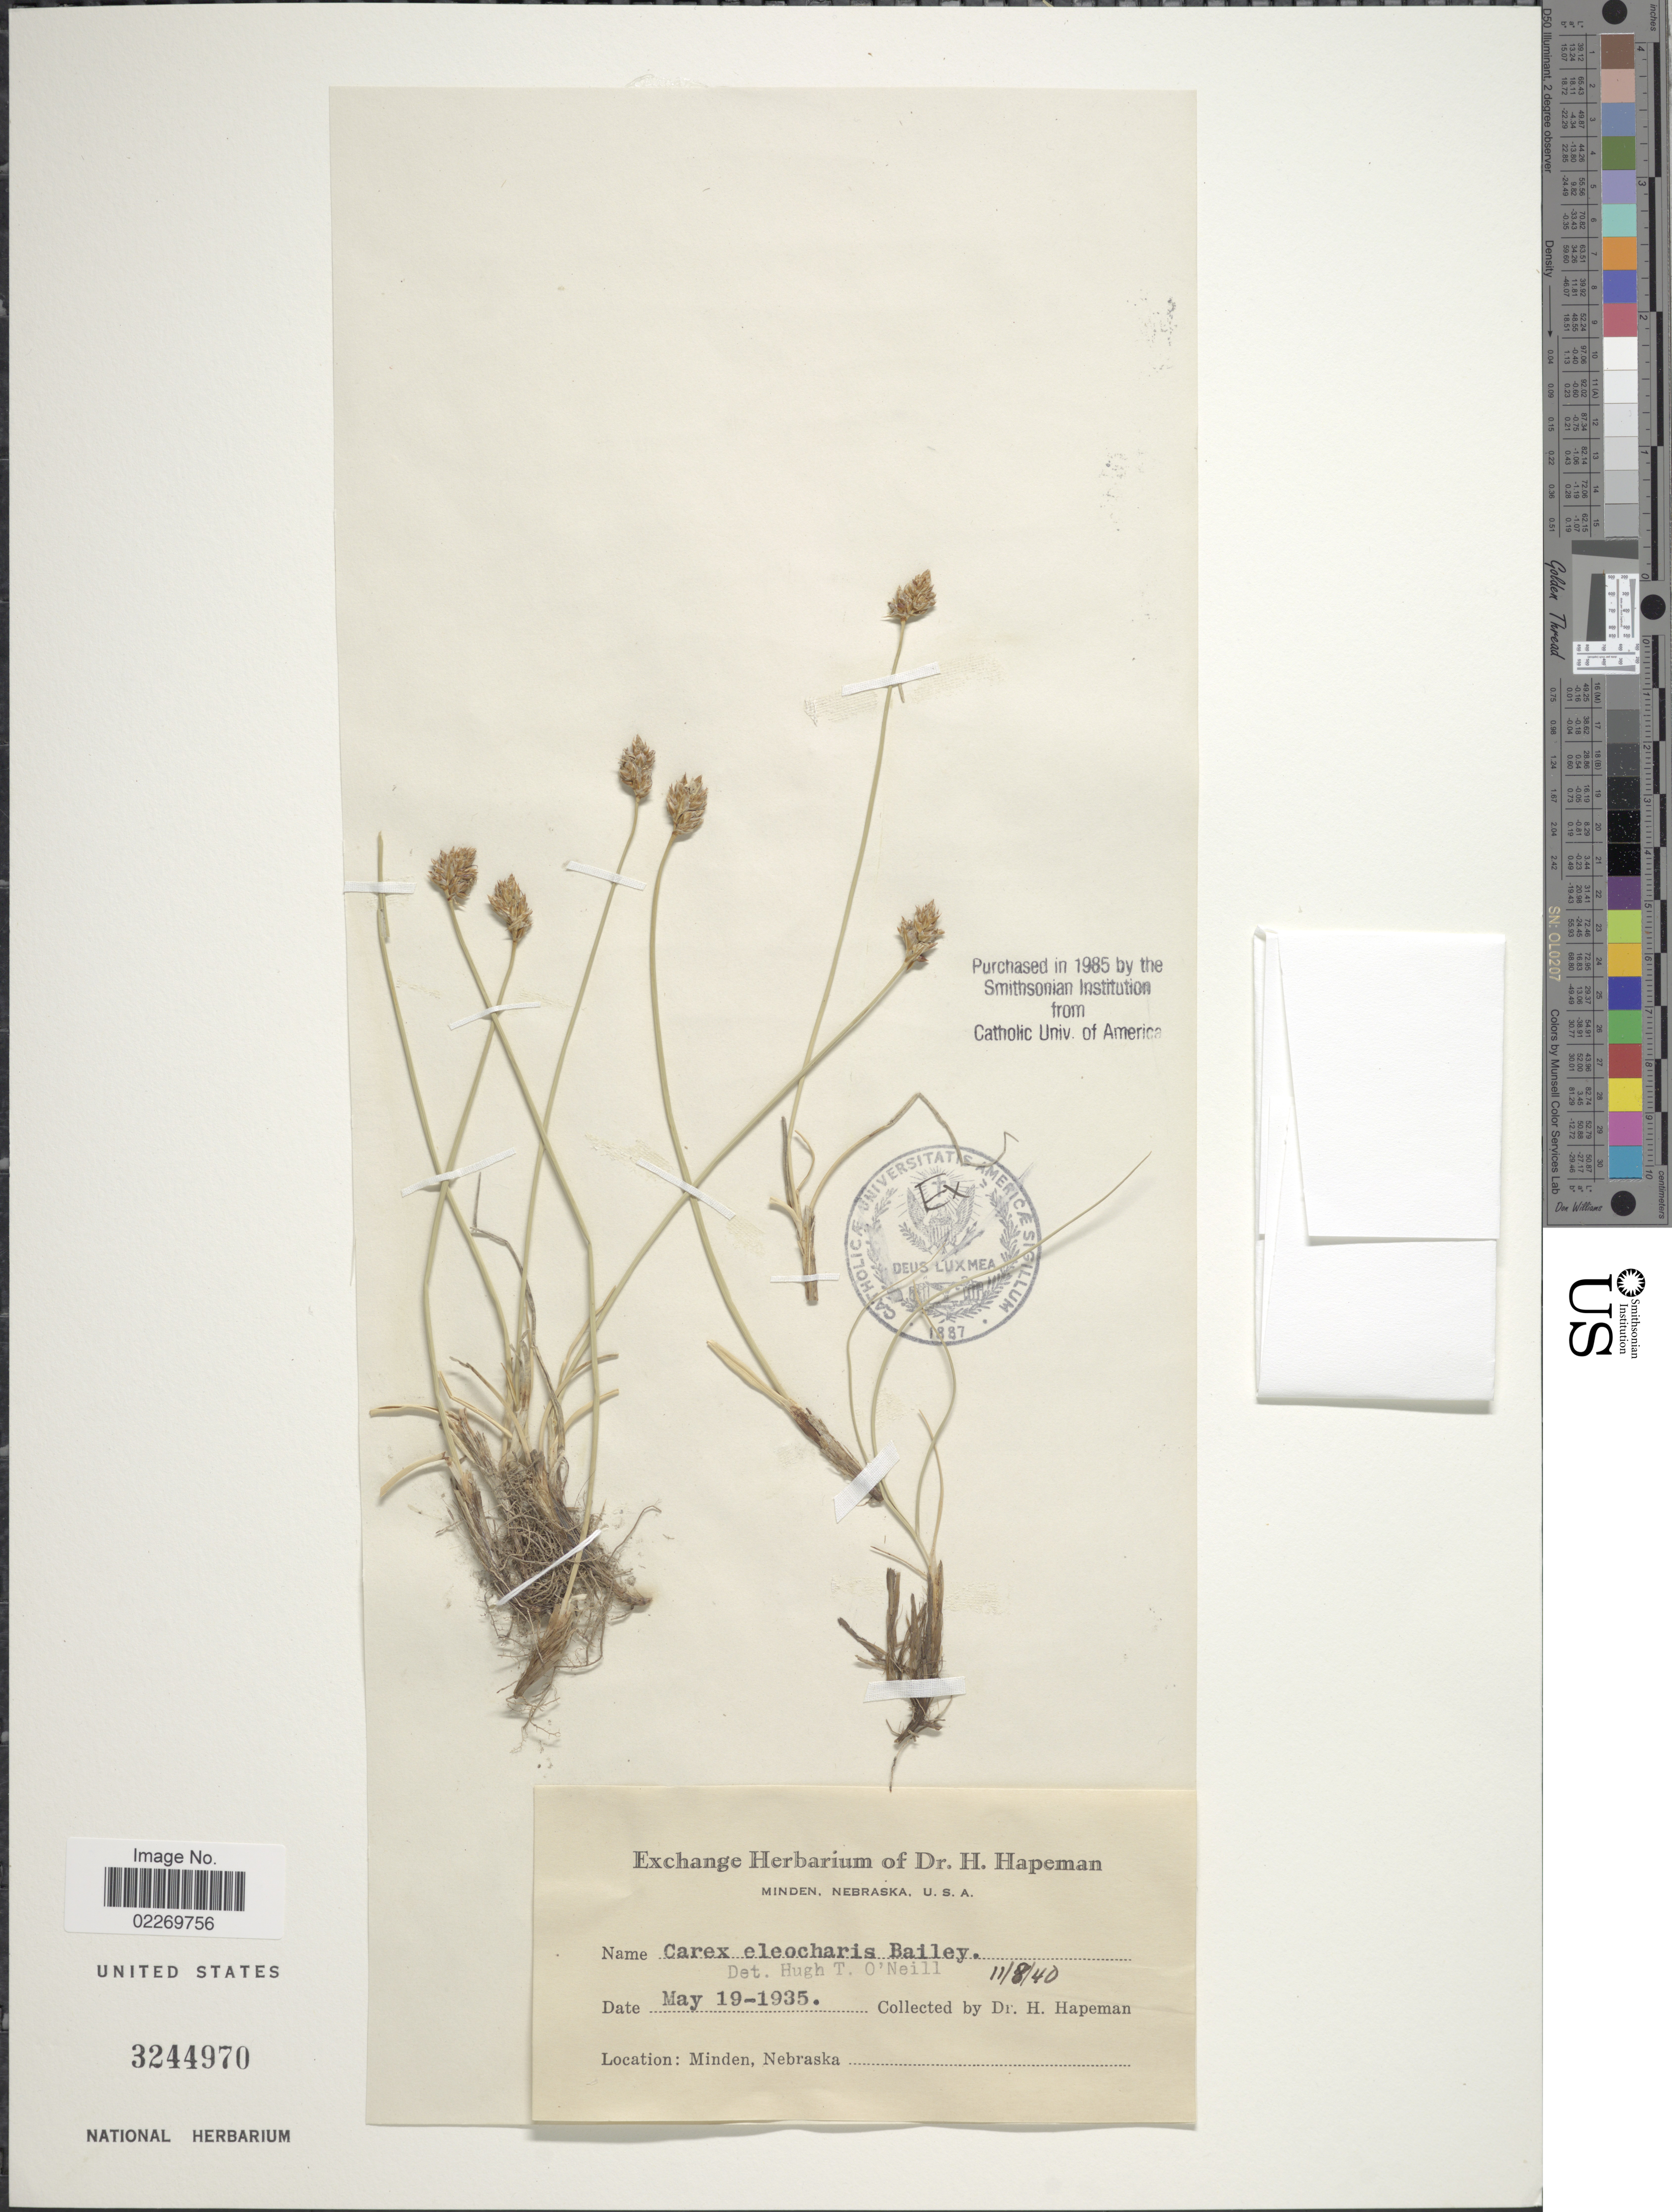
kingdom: Plantae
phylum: Tracheophyta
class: Liliopsida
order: Poales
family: Cyperaceae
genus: Carex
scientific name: Carex eleocharis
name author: L.H. Bailey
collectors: H. Hapeman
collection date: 1935-05-19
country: United States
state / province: Nebraska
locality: Minden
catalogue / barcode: US 3244970